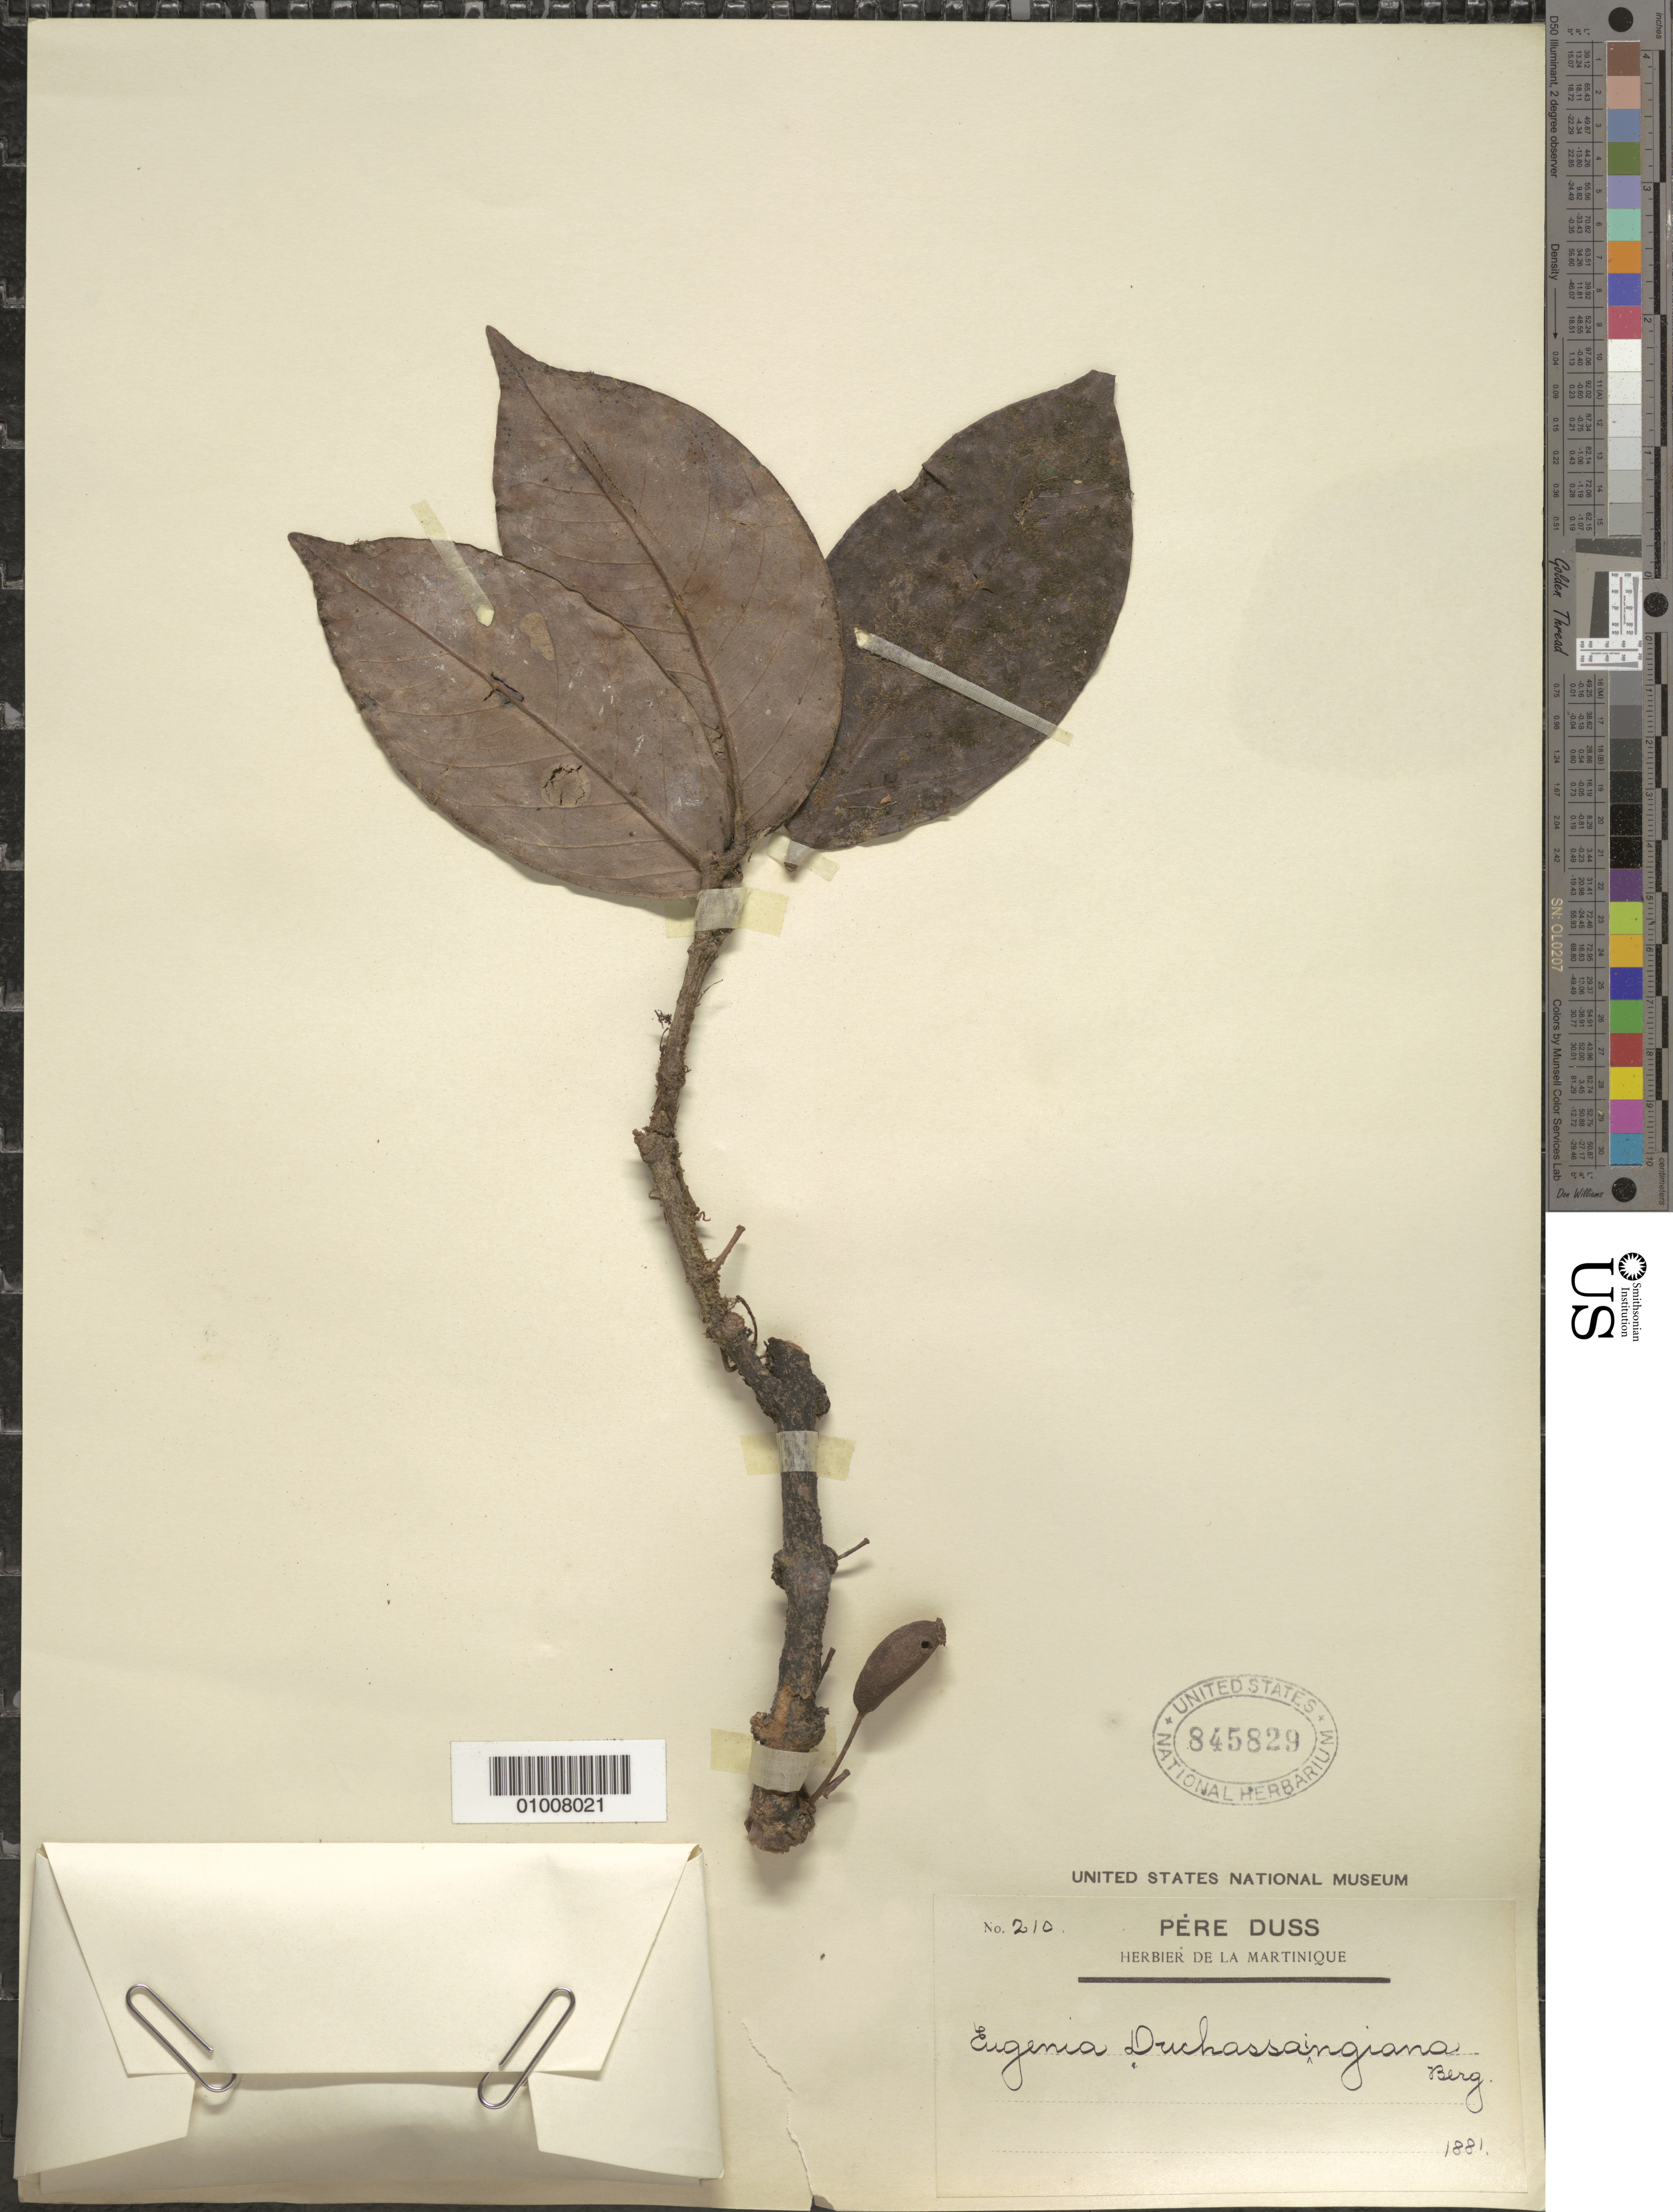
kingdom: Plantae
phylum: Tracheophyta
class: Magnoliopsida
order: Myrtales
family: Myrtaceae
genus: Eugenia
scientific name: Eugenia duchassaingiana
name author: O. Berg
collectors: Père Duss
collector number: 210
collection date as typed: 1881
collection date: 1881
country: Martinique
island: Martinique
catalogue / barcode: US 845829